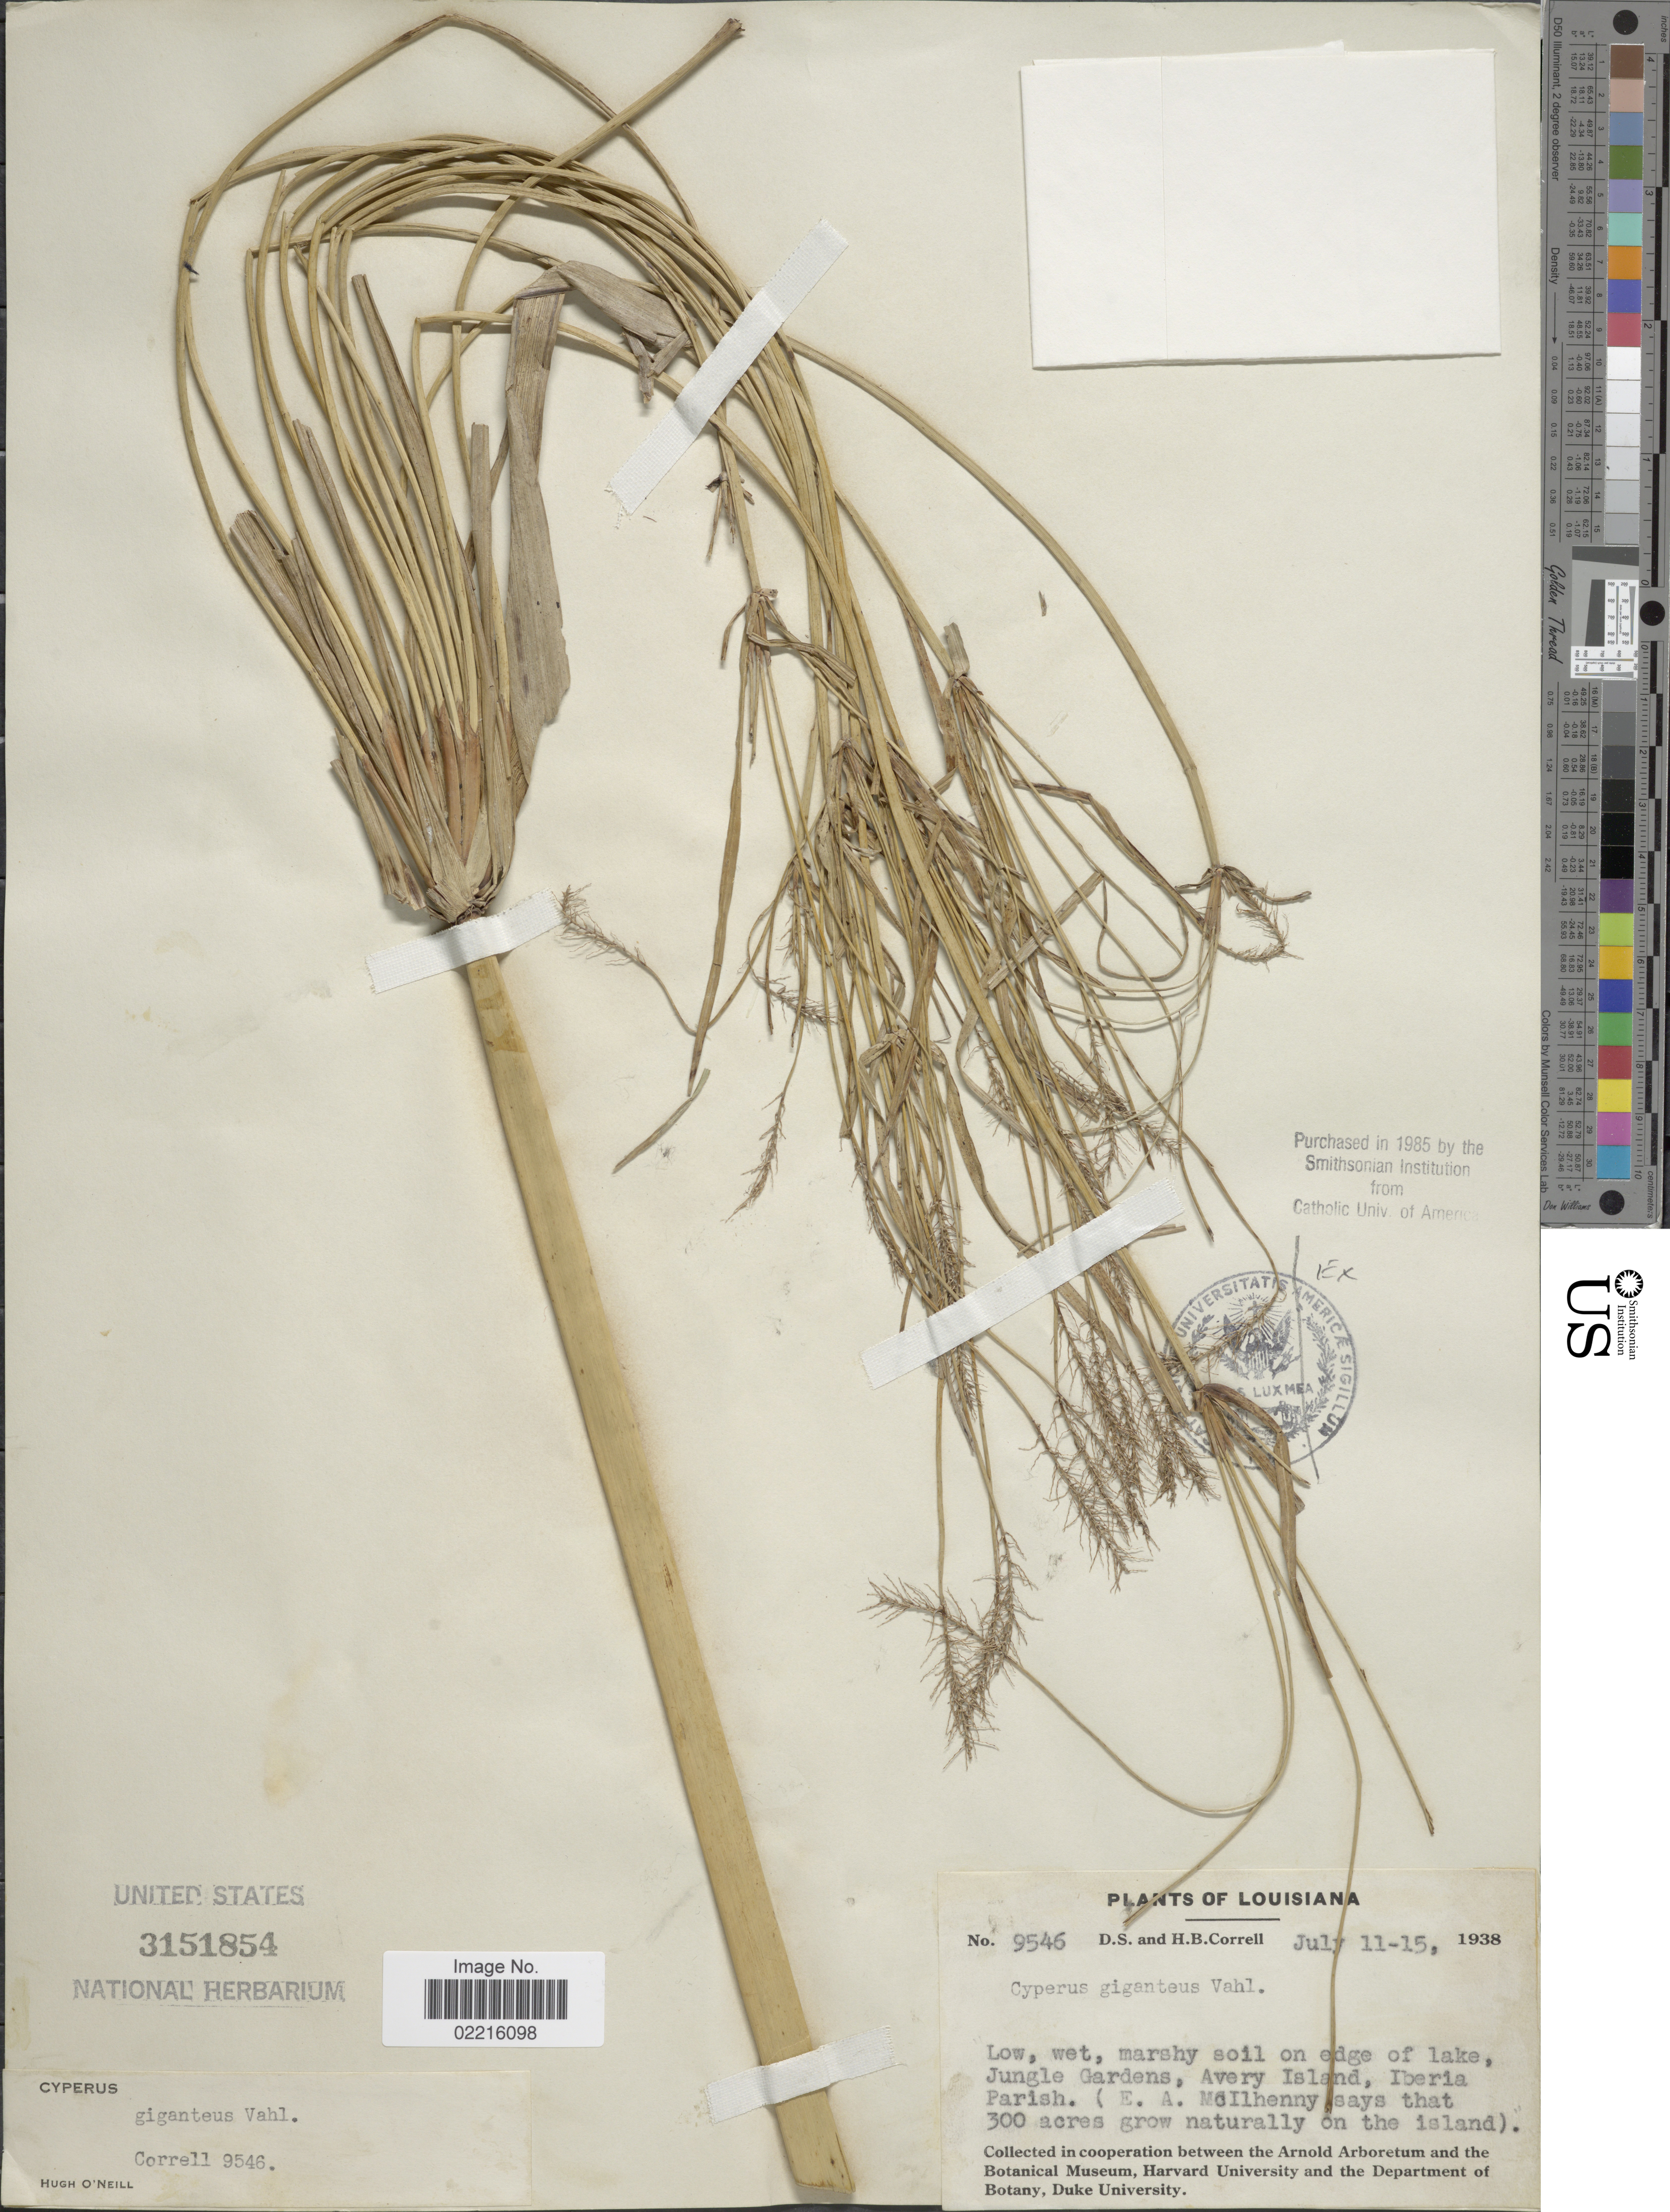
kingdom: Plantae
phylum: Tracheophyta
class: Liliopsida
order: Poales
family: Cyperaceae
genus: Cyperus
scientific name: Cyperus giganteus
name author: Vahl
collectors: D. S. Correll & H. Correll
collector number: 9546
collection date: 1938-07-11/1938-07-15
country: United States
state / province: Louisiana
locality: Low, wet, marshy soil on edge of lake, Jungle Gardens, Avery Island, Iberia Parish.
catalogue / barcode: US 3151854